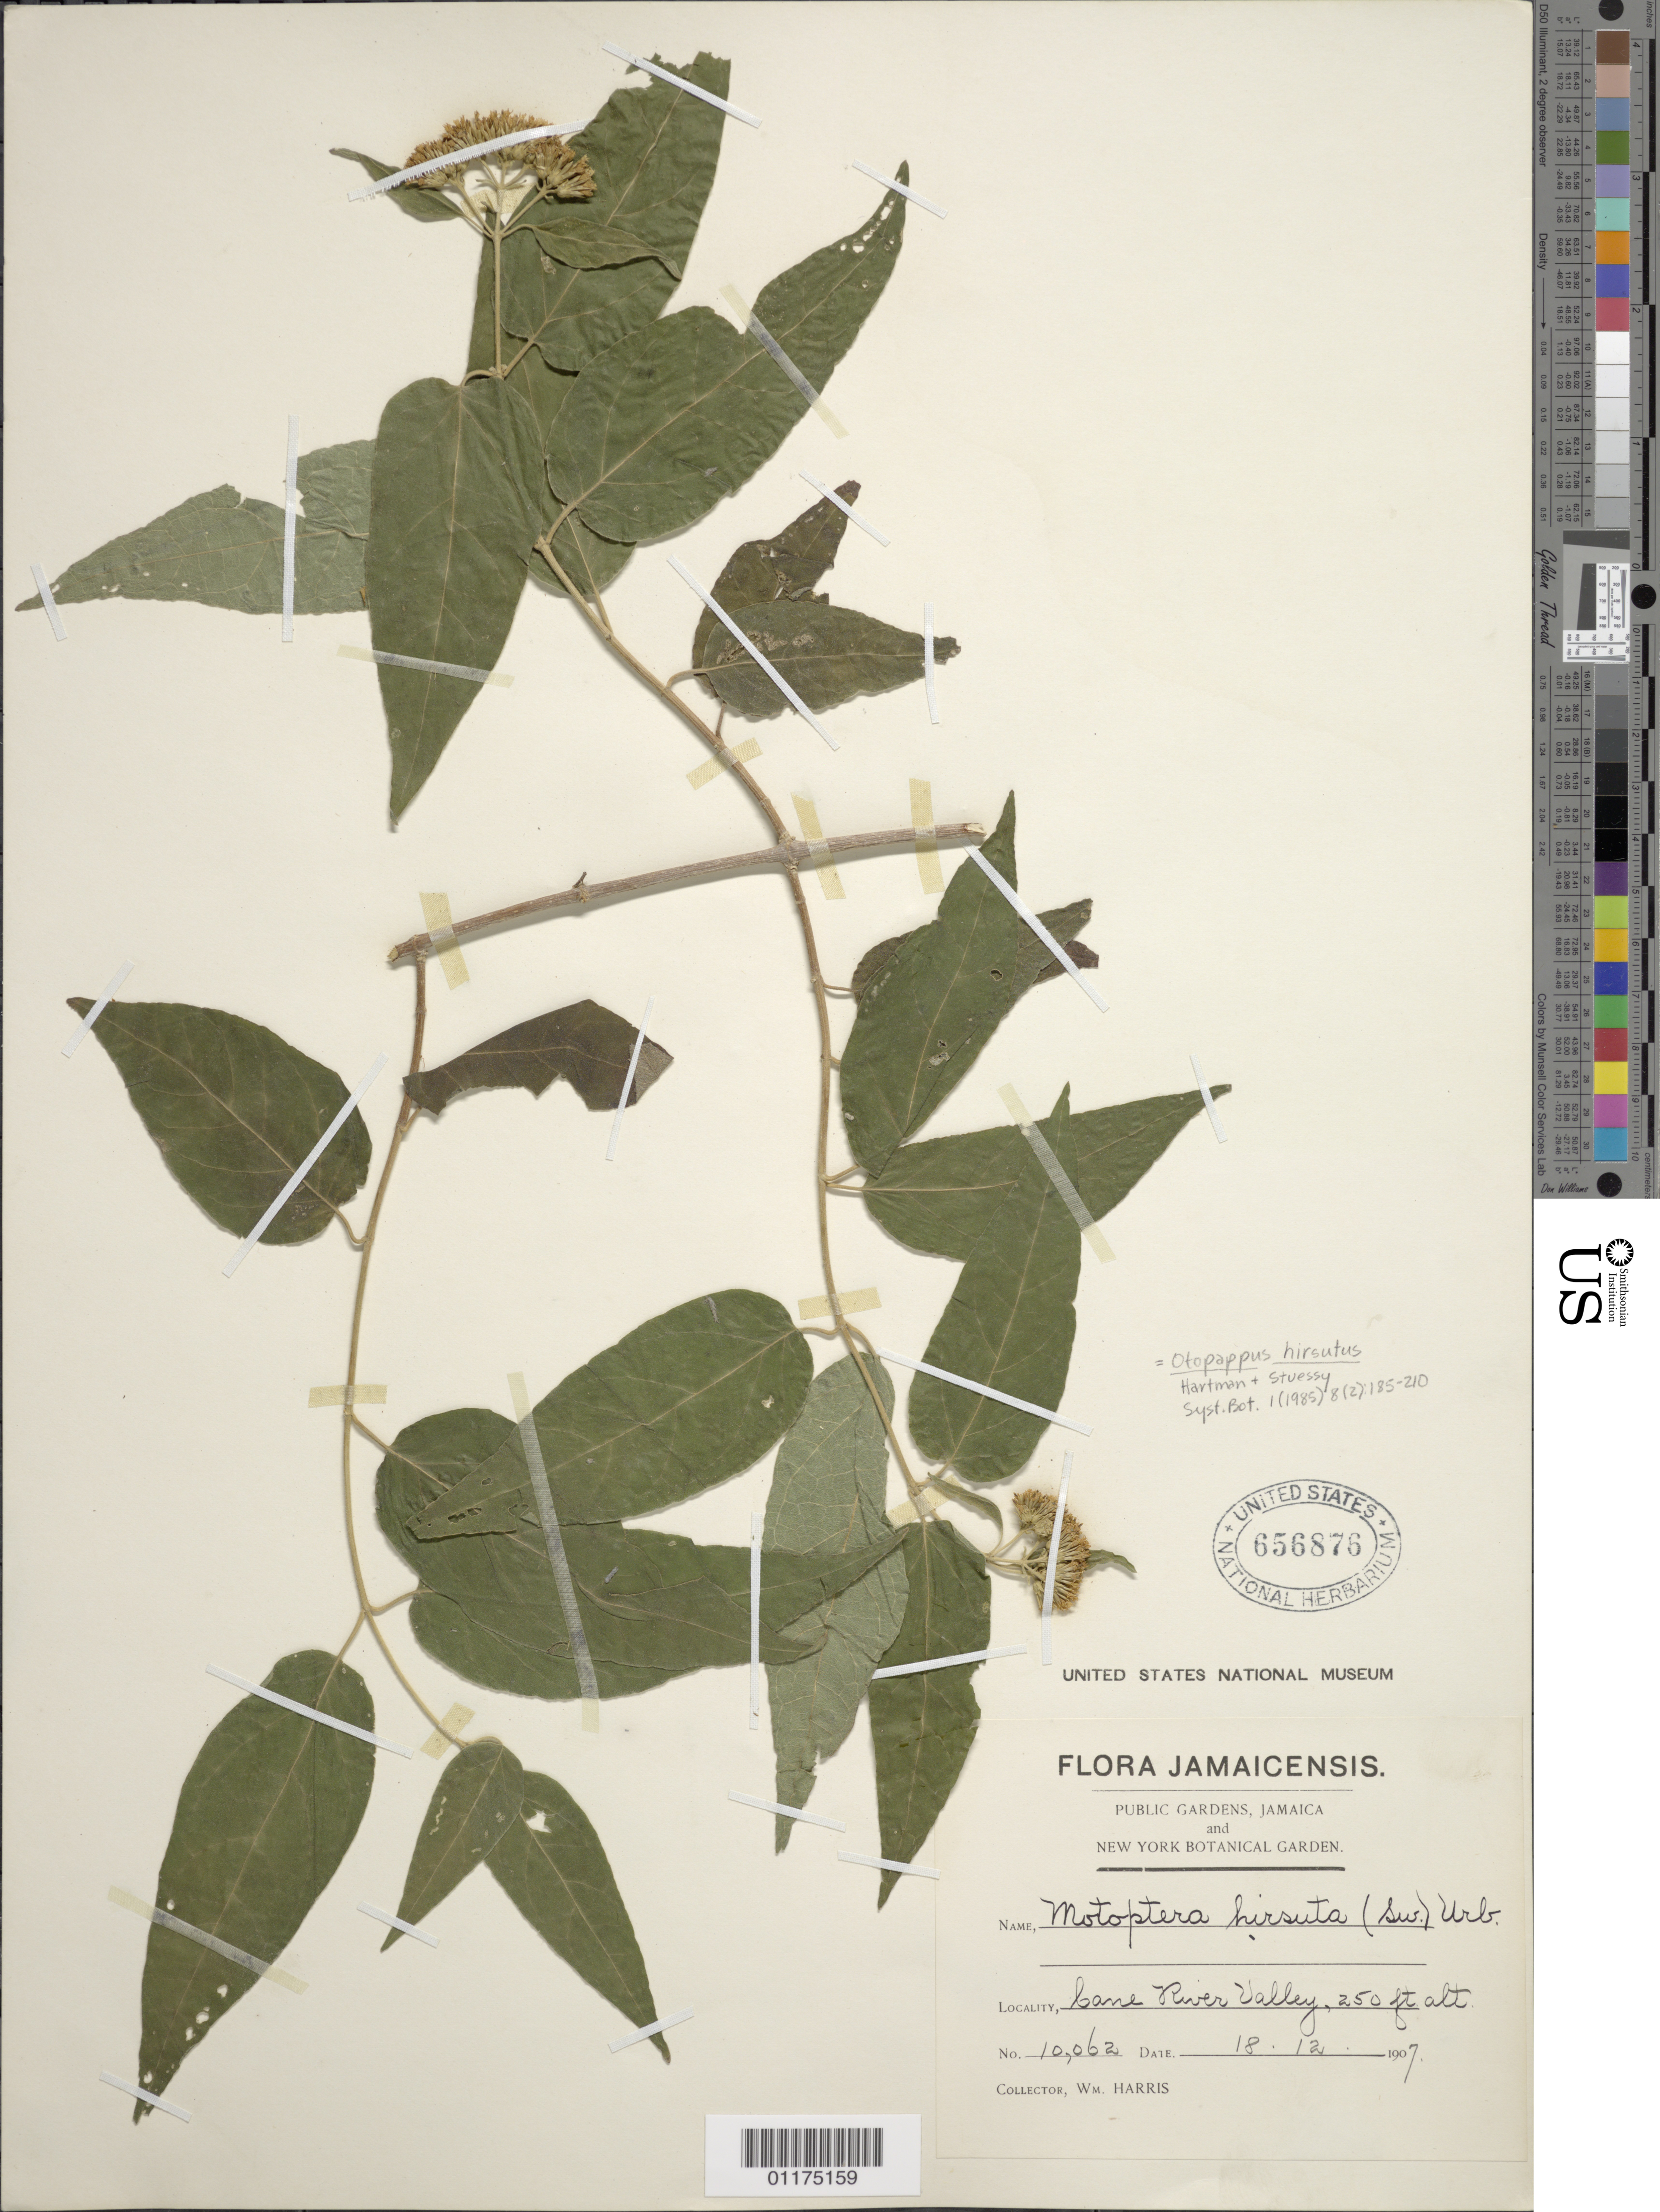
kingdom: Plantae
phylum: Tracheophyta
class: Magnoliopsida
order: Asterales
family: Asteraceae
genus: Otopappus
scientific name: Otopappus hirsutus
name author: (Sw.) R.L. Hartm. & Stuessy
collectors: W. Harris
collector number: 10062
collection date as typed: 18 Dec 1907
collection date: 1907-12-18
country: Jamaica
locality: Cane River Valley,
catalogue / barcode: US 656876